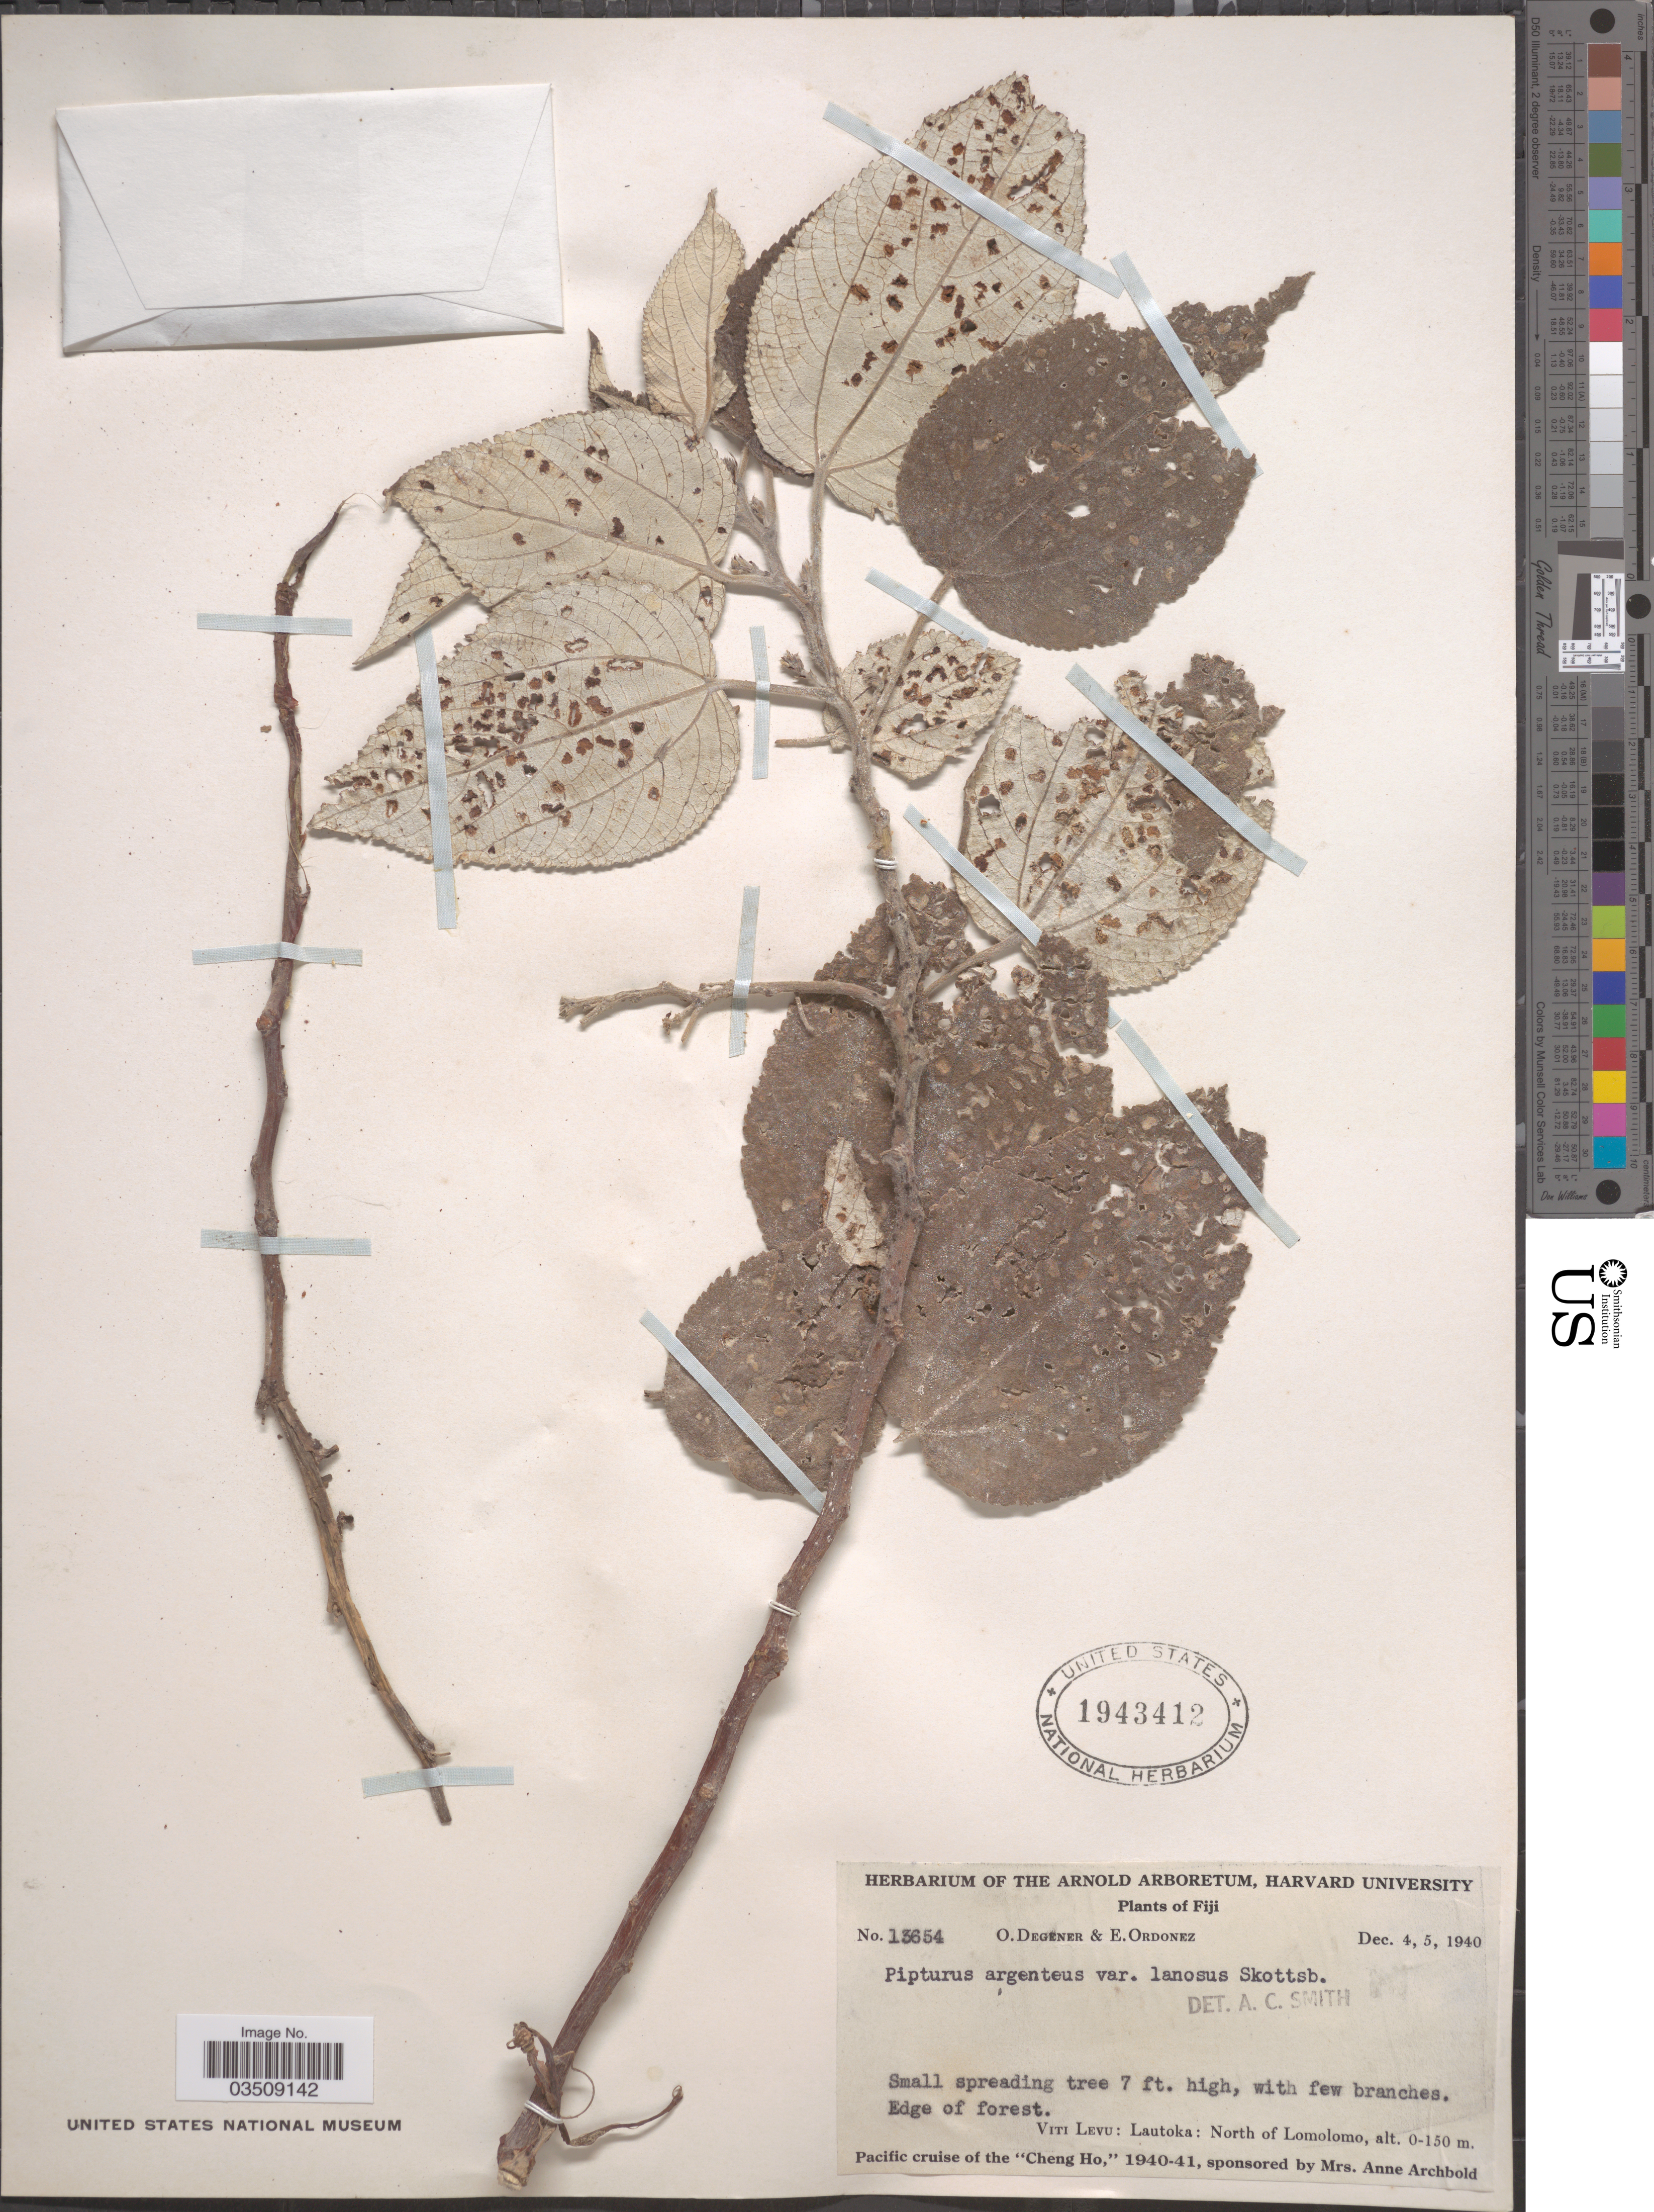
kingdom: Plantae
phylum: Tracheophyta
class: Magnoliopsida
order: Rosales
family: Urticaceae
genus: Pipturus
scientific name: Pipturus argenteus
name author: (G. Forst.) Wedd.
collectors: O. Degener & E. Ordonez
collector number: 13654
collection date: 1940-12-04/1940-12-05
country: Fiji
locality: Viti Levu: Lautoka: North of Lomolomo.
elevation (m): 0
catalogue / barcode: US 1943412